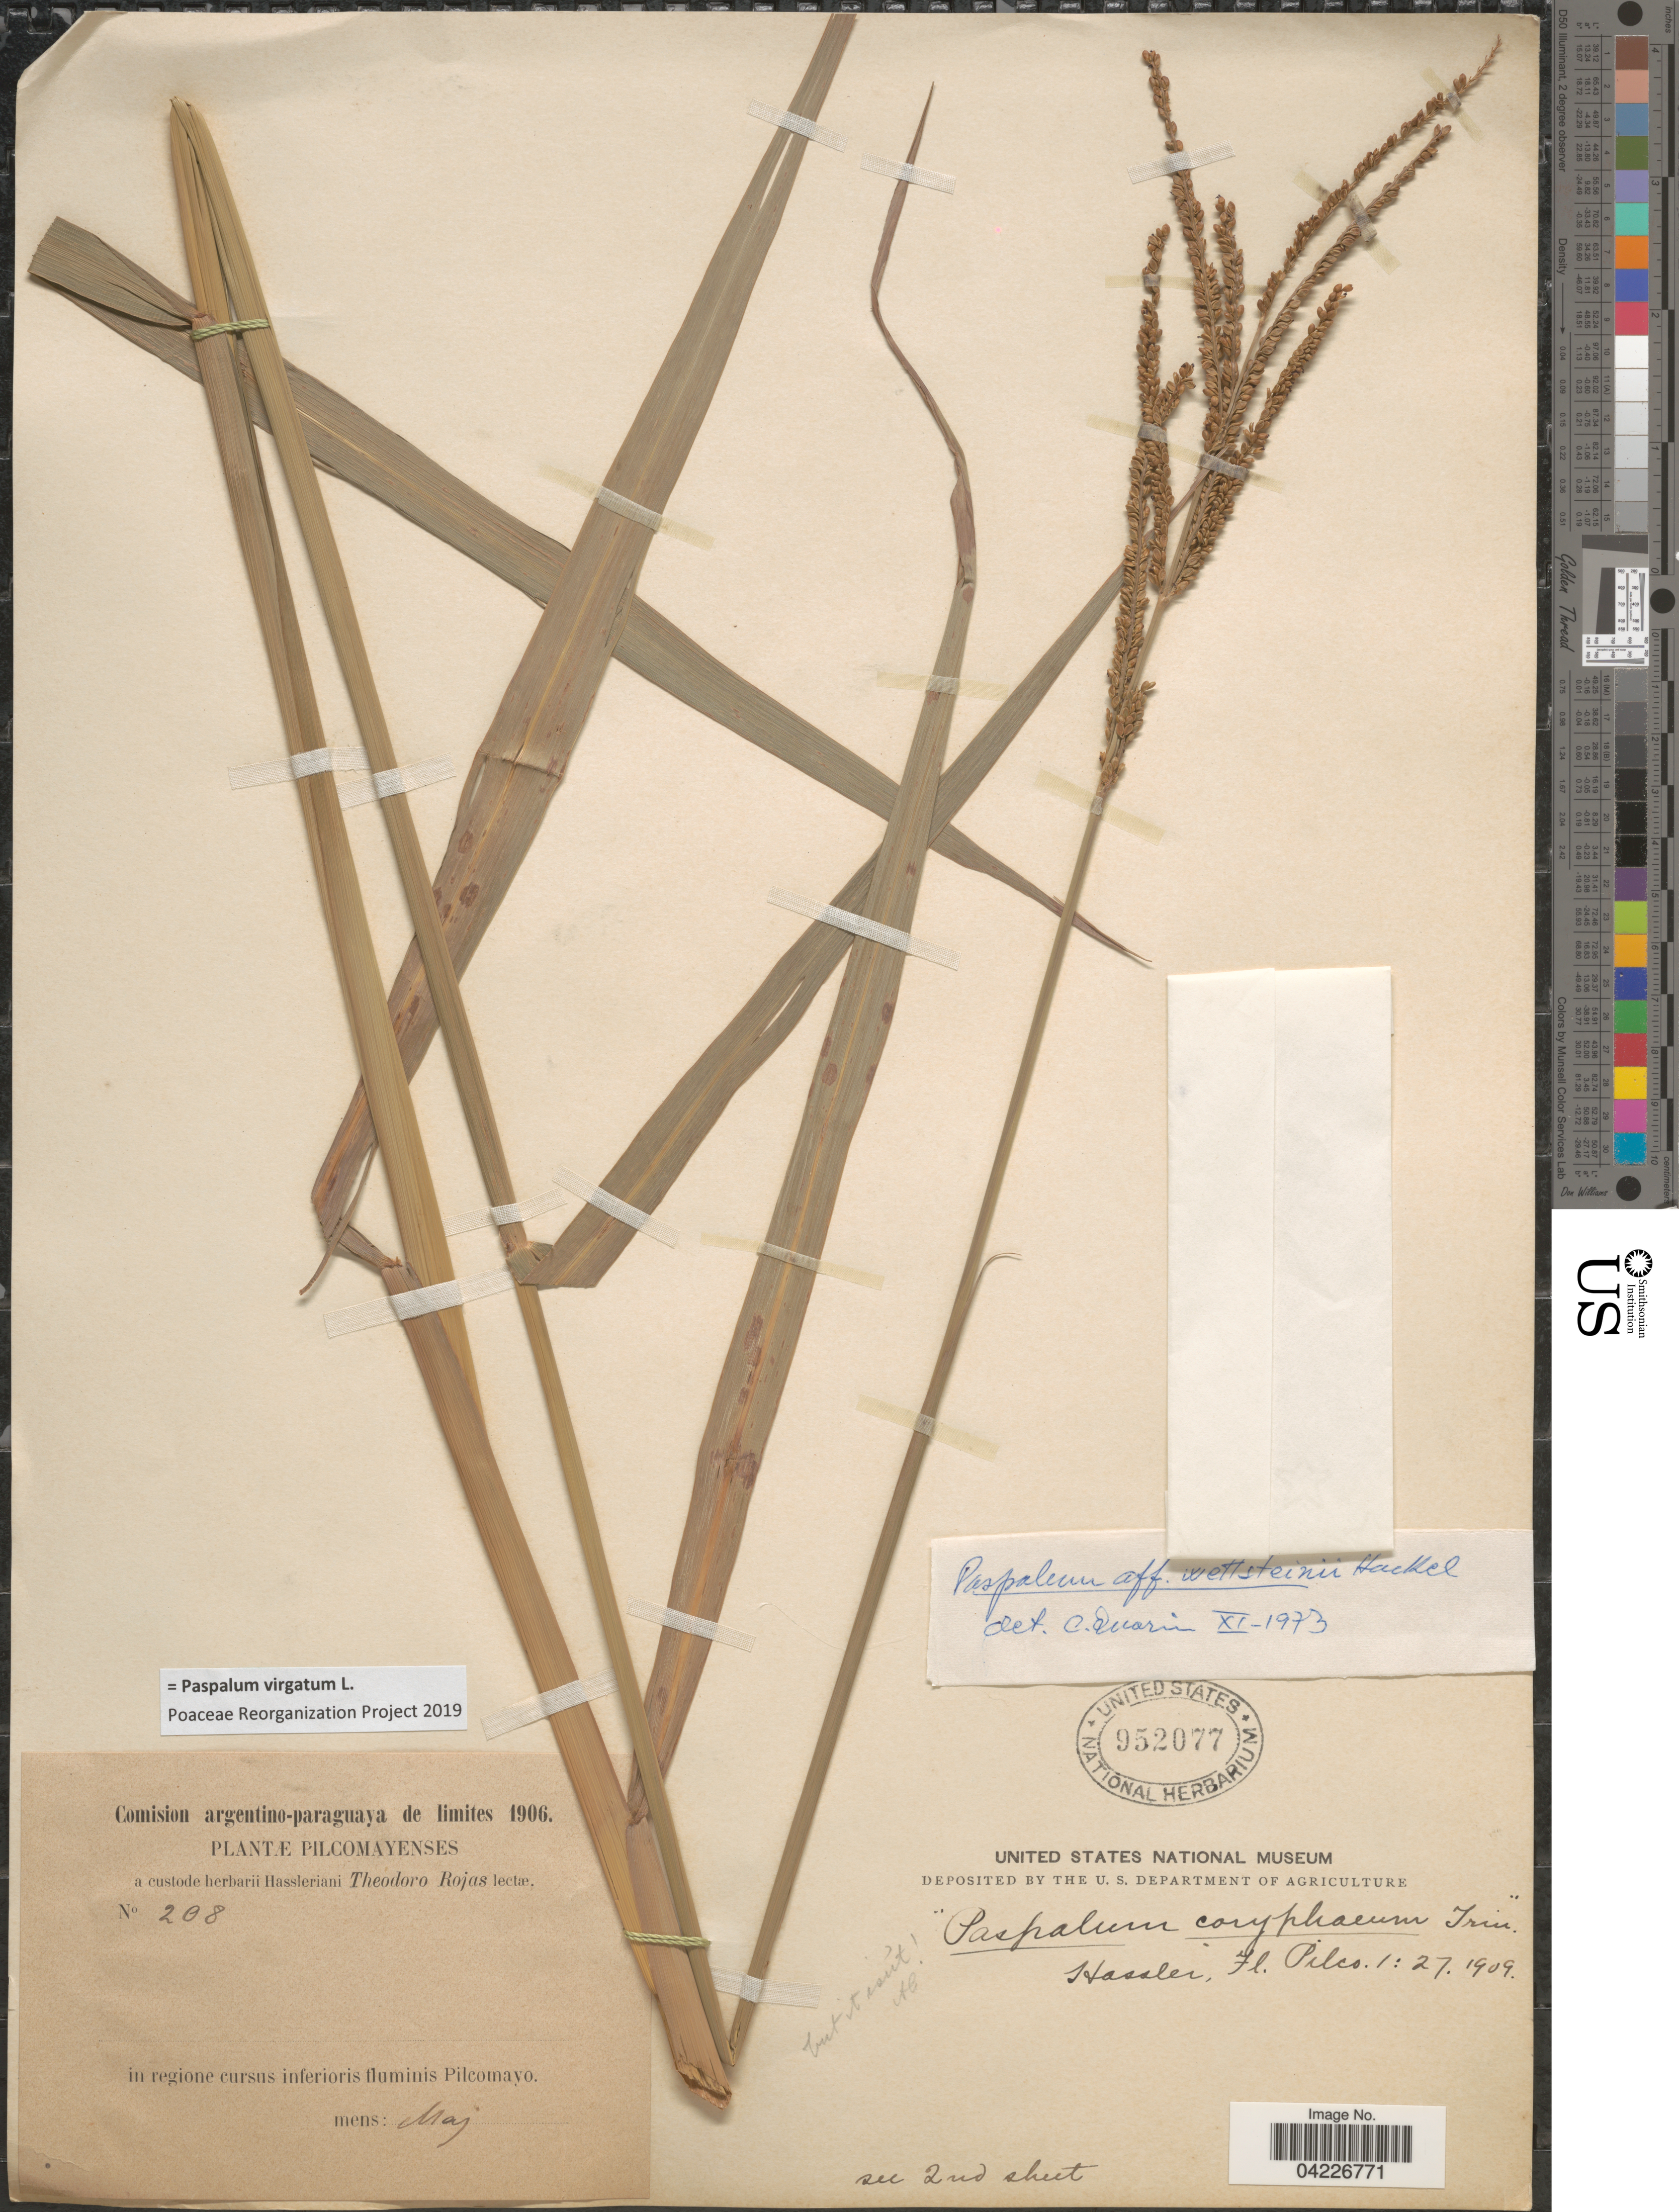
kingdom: Plantae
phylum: Tracheophyta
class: Liliopsida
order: Poales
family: Poaceae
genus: Paspalum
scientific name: Paspalum virgatum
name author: L.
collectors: Hassler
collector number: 208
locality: Pilcomayenses. In regione cursus inferioris fluminis Pilcomayo.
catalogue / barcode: US 952077